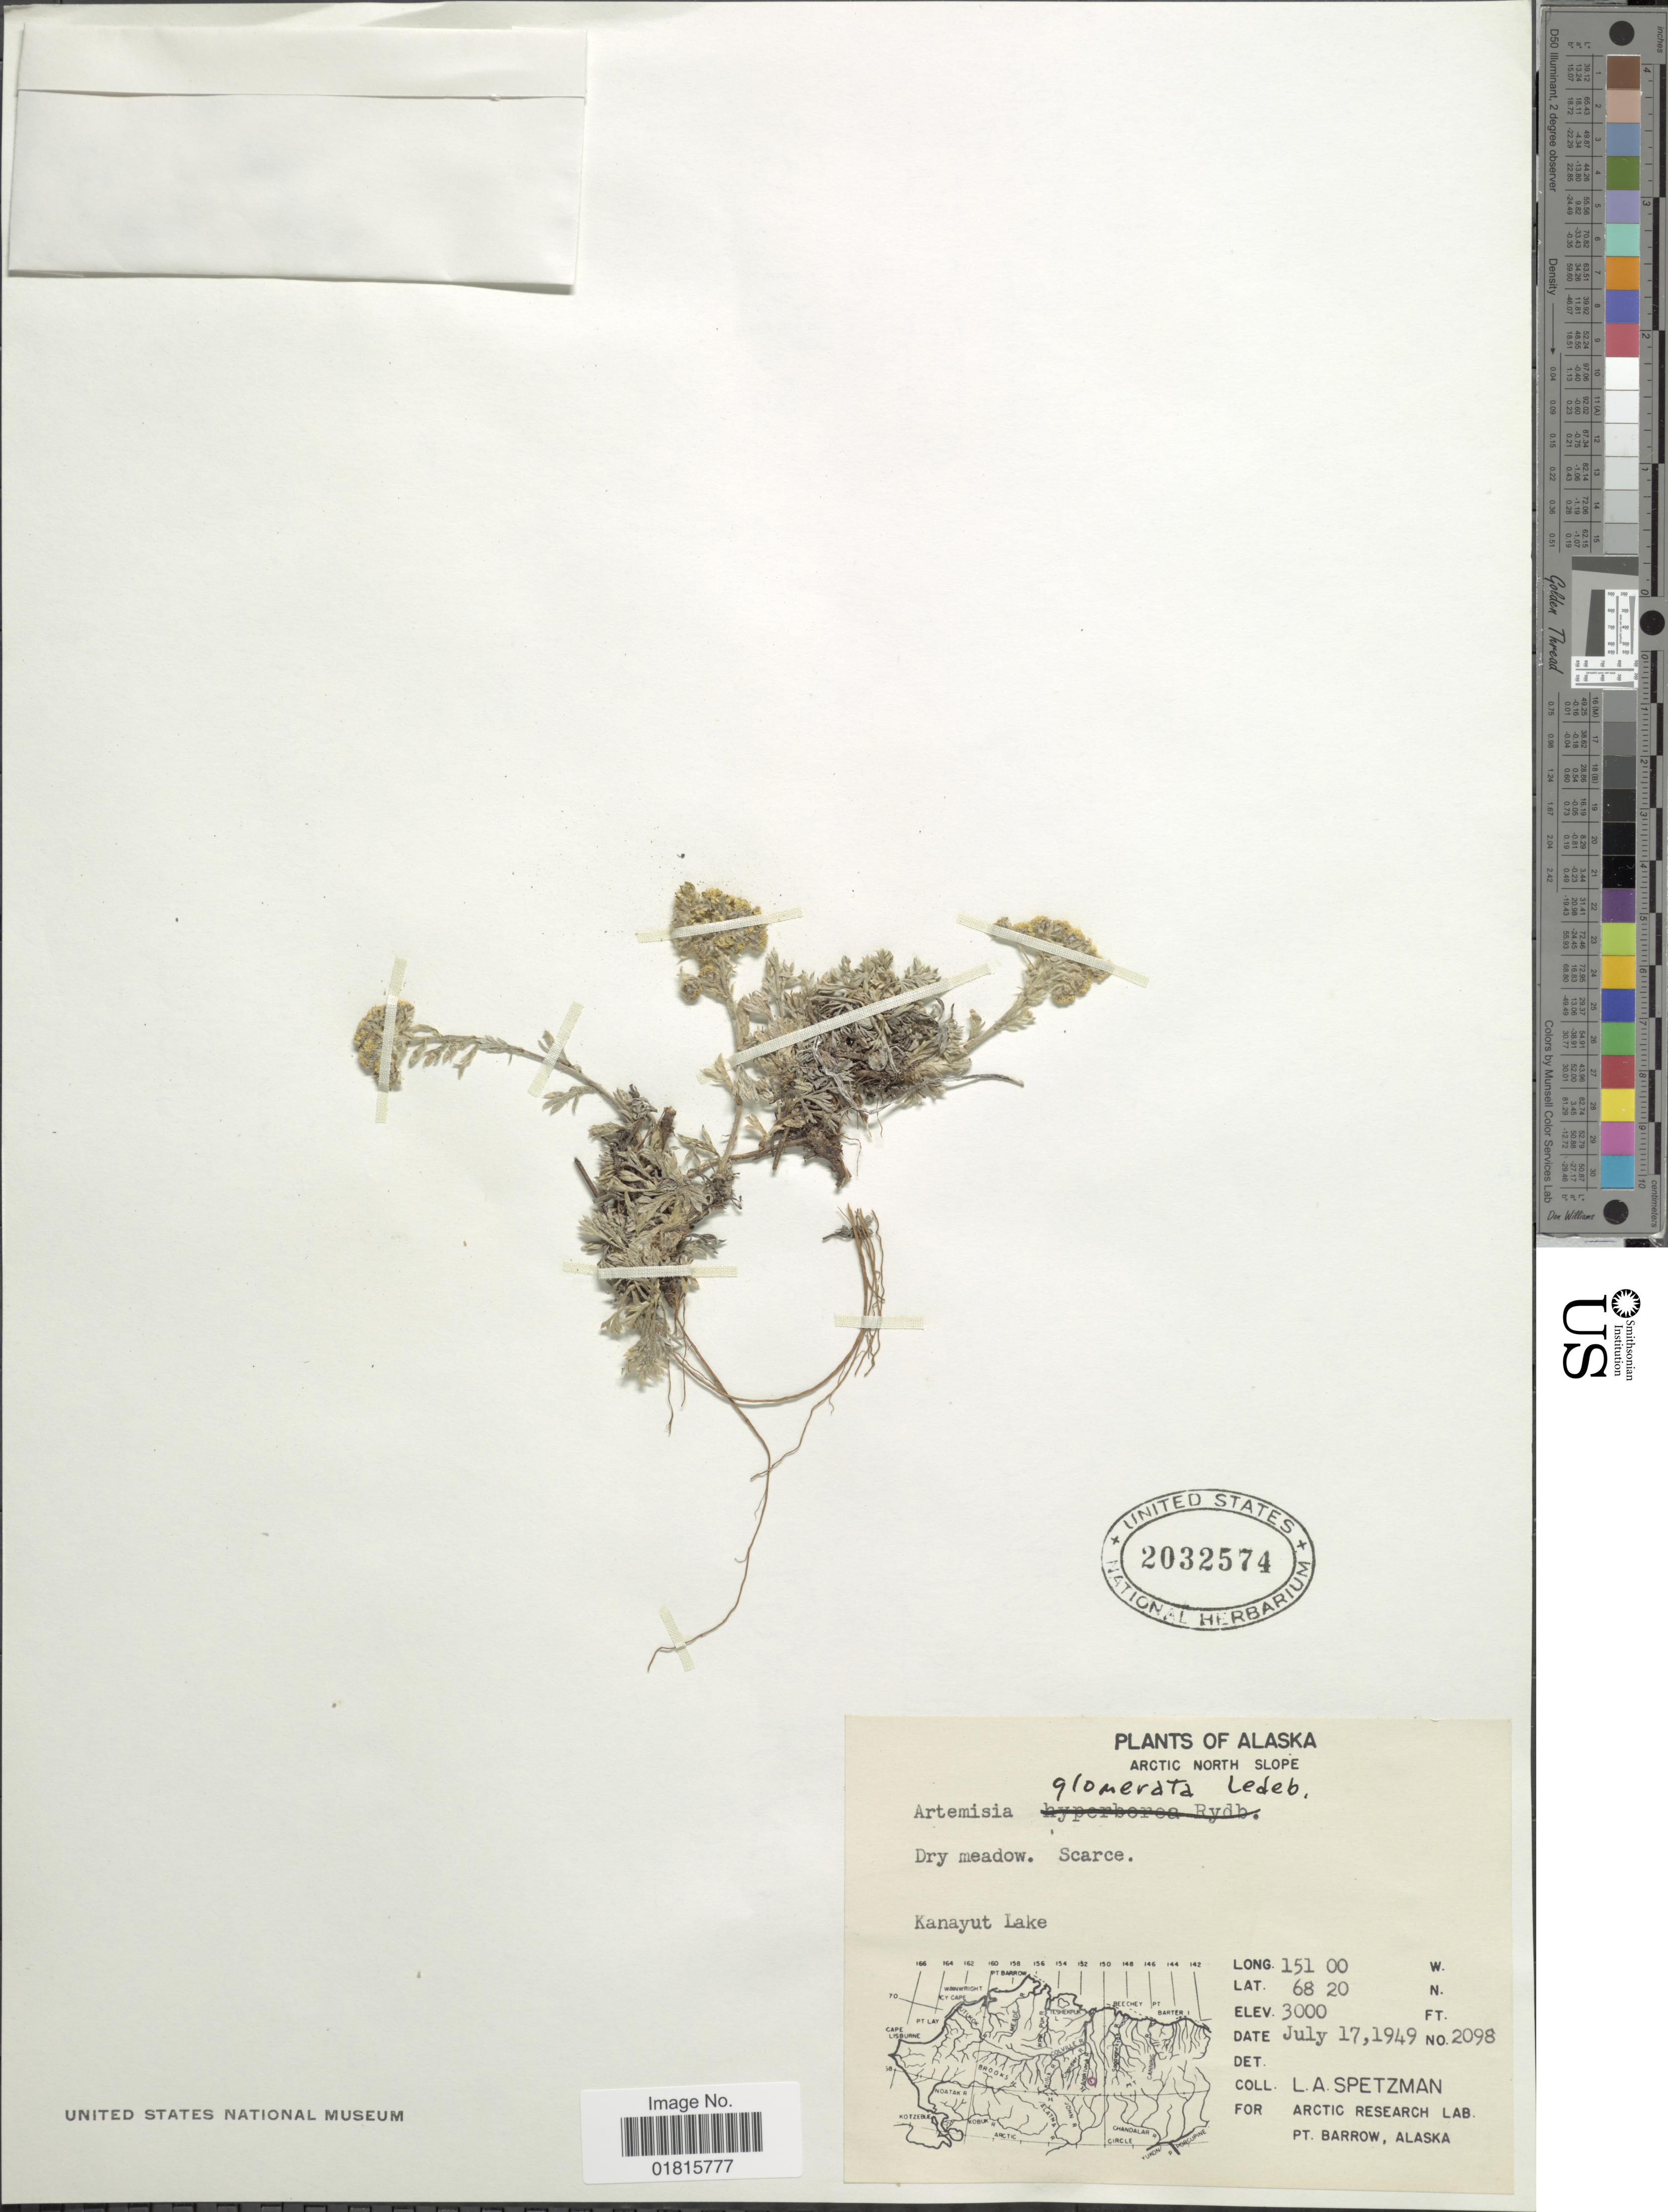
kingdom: Plantae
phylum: Tracheophyta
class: Magnoliopsida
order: Asterales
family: Asteraceae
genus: Artemisia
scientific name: Artemisia glomerata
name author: Ledeb.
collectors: L. Spetzman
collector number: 2098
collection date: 1949-07-17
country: United States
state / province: Alaska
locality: Arctic North Slope, Kanayut Lake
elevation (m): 914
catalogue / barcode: US 2032574